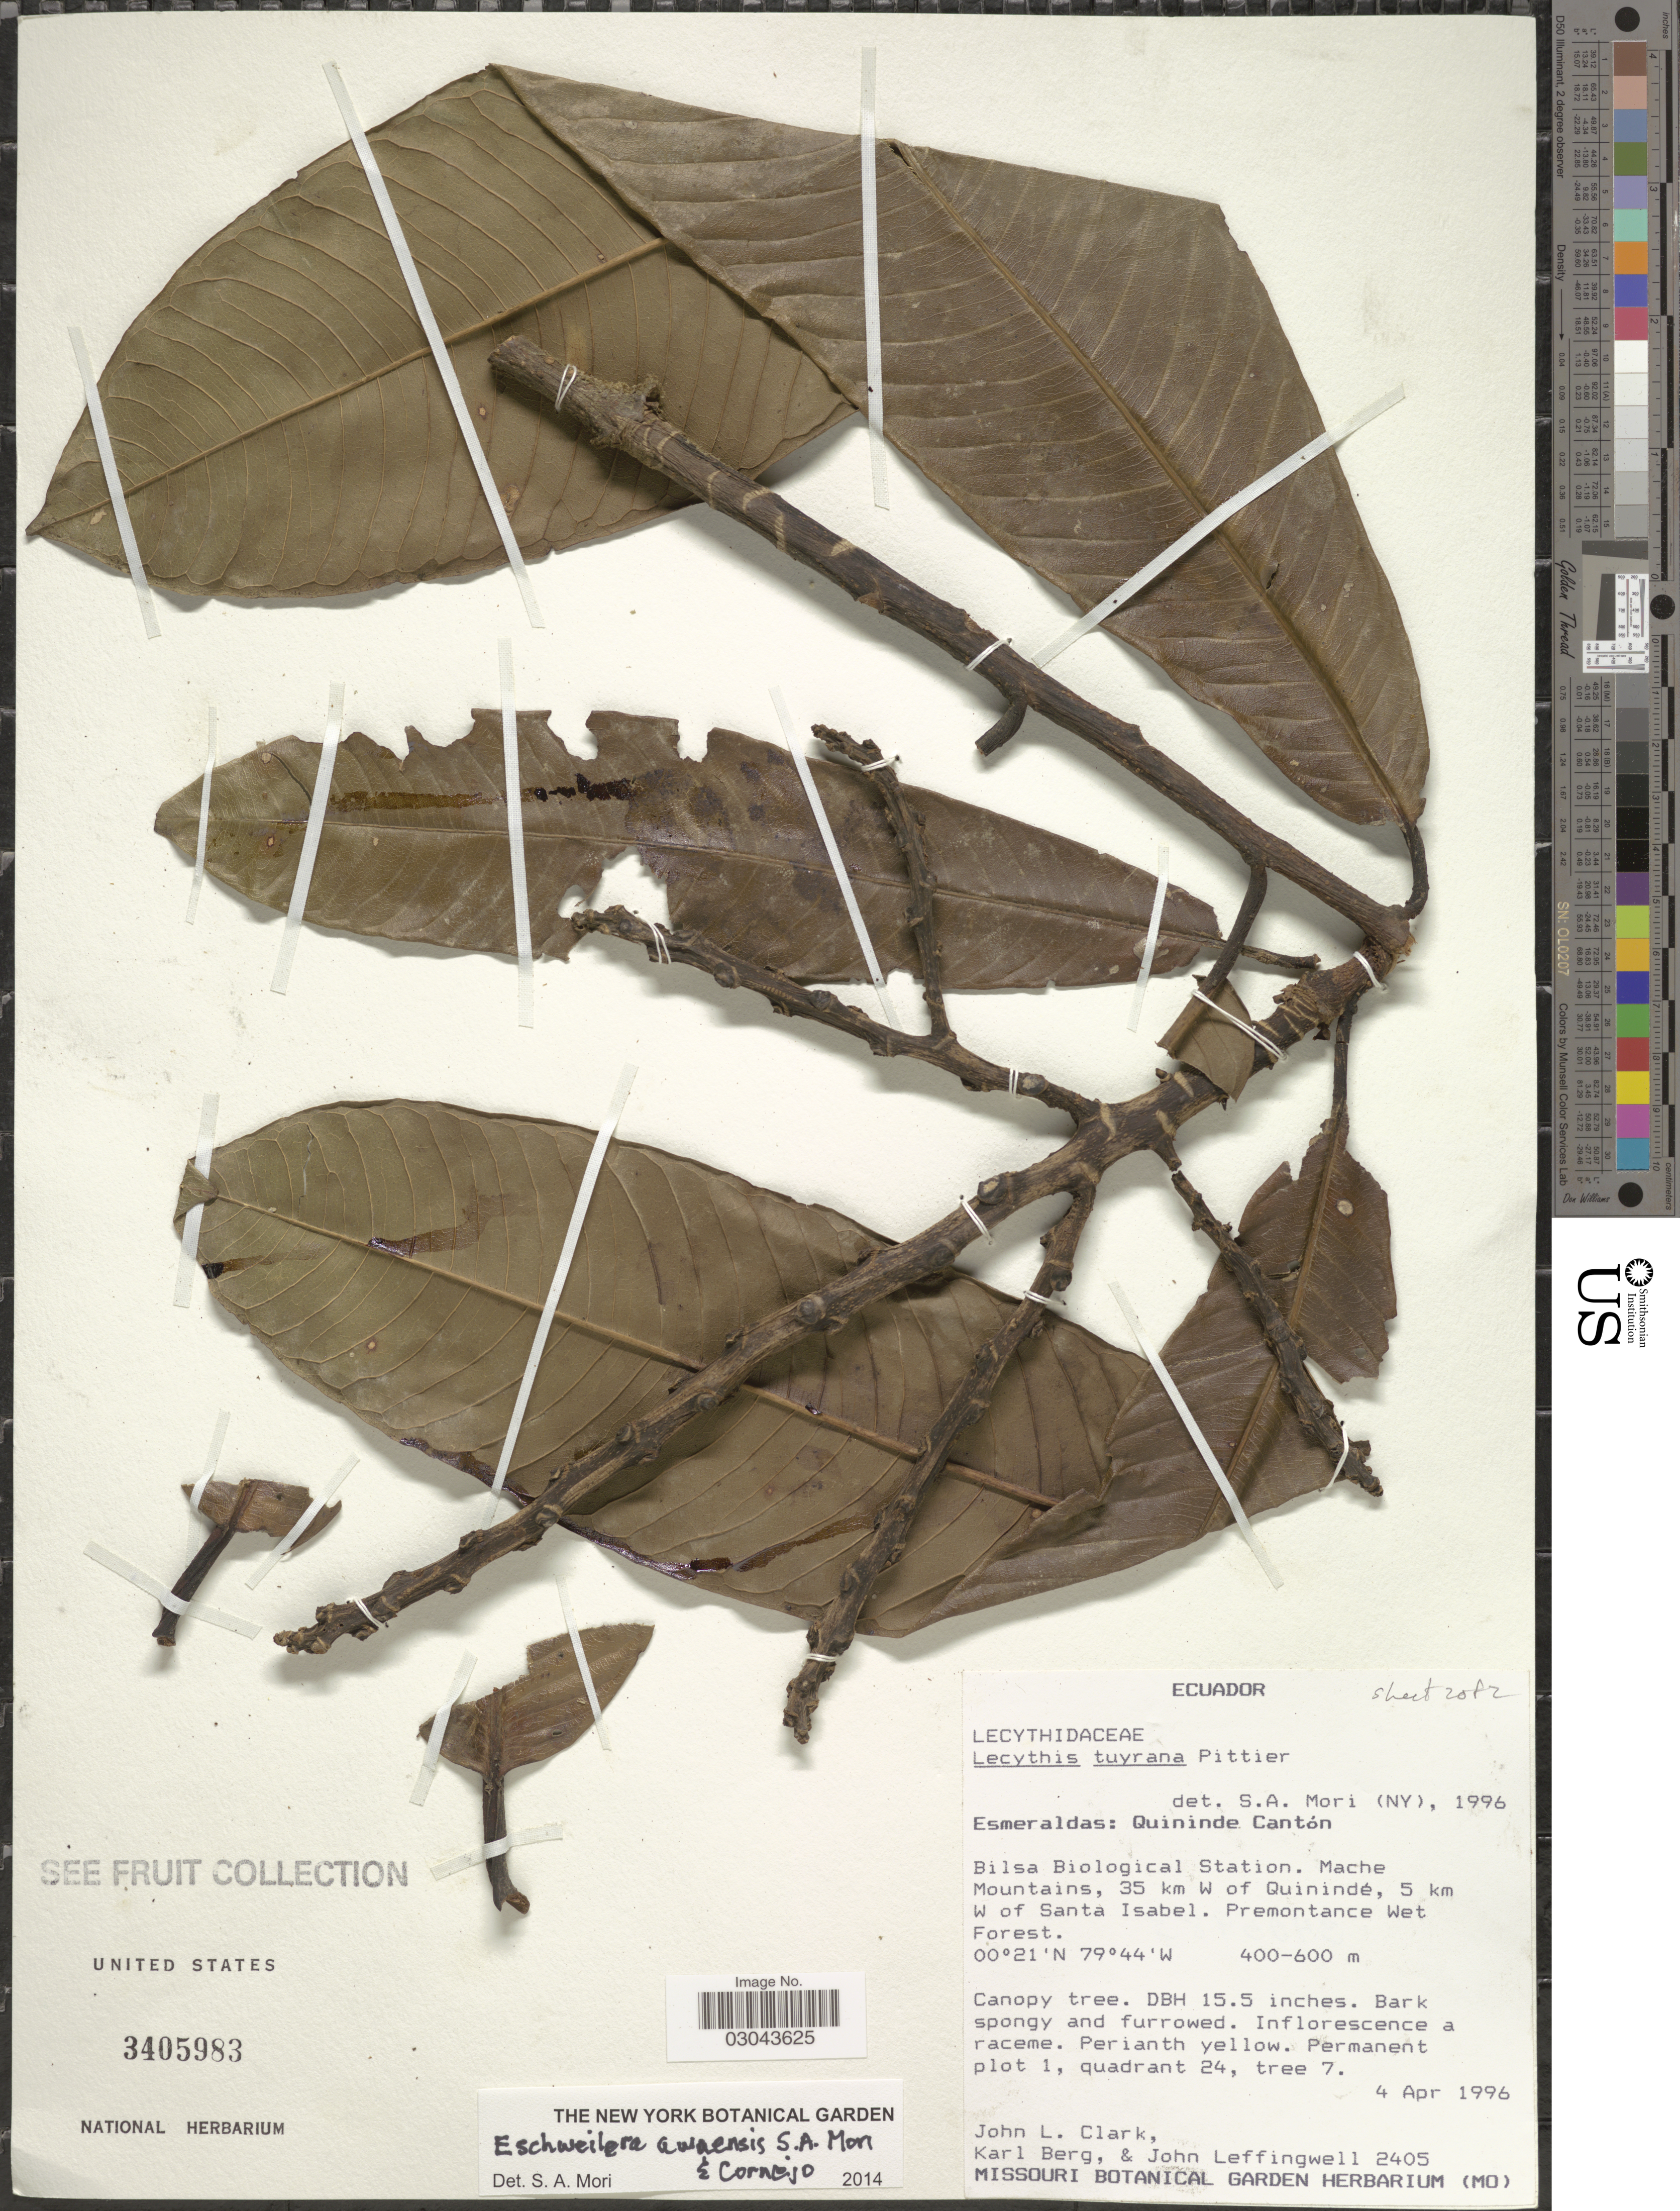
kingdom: Plantae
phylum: Tracheophyta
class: Magnoliopsida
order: Ericales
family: Lecythidaceae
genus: Eschweilera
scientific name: Eschweilera awaensis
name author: S.A. Mori & Cornejo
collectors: J. L. Clark, K. Berg & J. Leffingwell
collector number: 2405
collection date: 1996-04-04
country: Ecuador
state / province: Esmeraldas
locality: Quininde Cantón. Bilsa Biological Station. Mache Mountains, 35 km W of Quinindé, 5 km W of Santa Isabel.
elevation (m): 400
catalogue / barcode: US 3405983